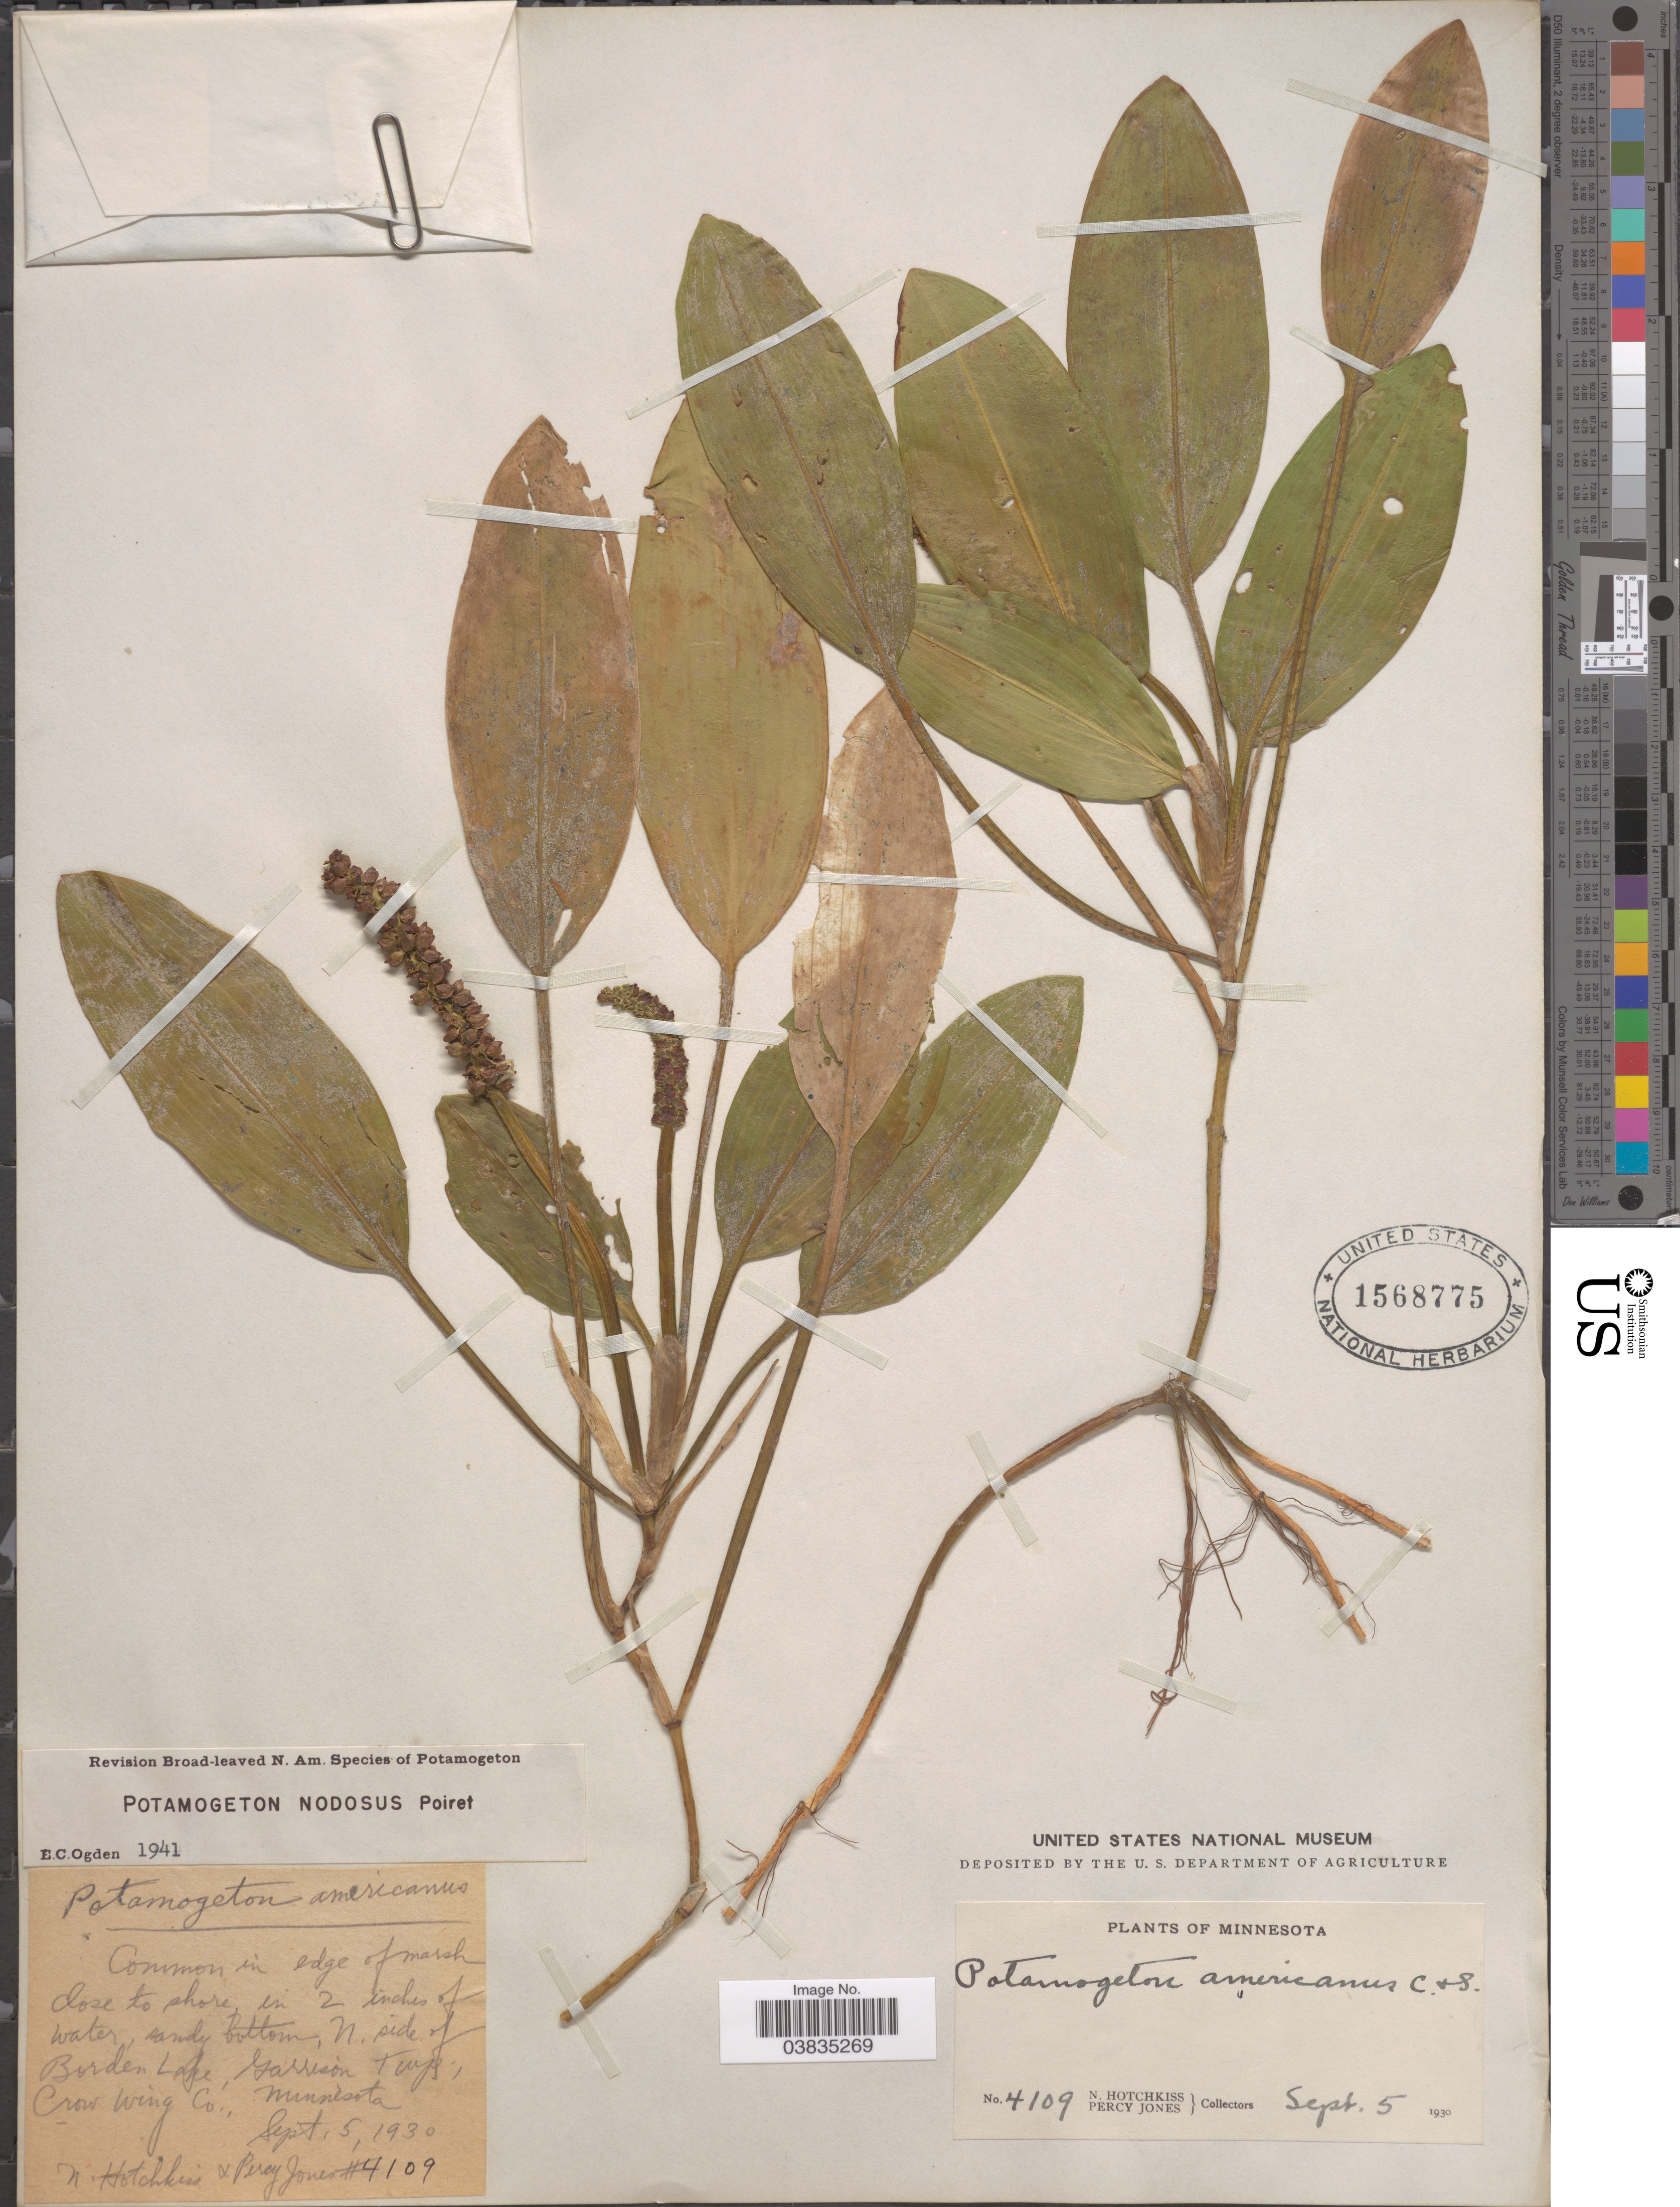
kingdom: Plantae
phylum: Tracheophyta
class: Liliopsida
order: Alismatales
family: Potamogetonaceae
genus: Potamogeton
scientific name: Potamogeton nodosus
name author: Poir.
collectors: N. Hotchkiss & P. Jones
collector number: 4109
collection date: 1930-09-05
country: United States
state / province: Minnesota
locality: N. side of Borden Lake, Garrison Twps., Crow Wing Co.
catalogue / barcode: US 1568775